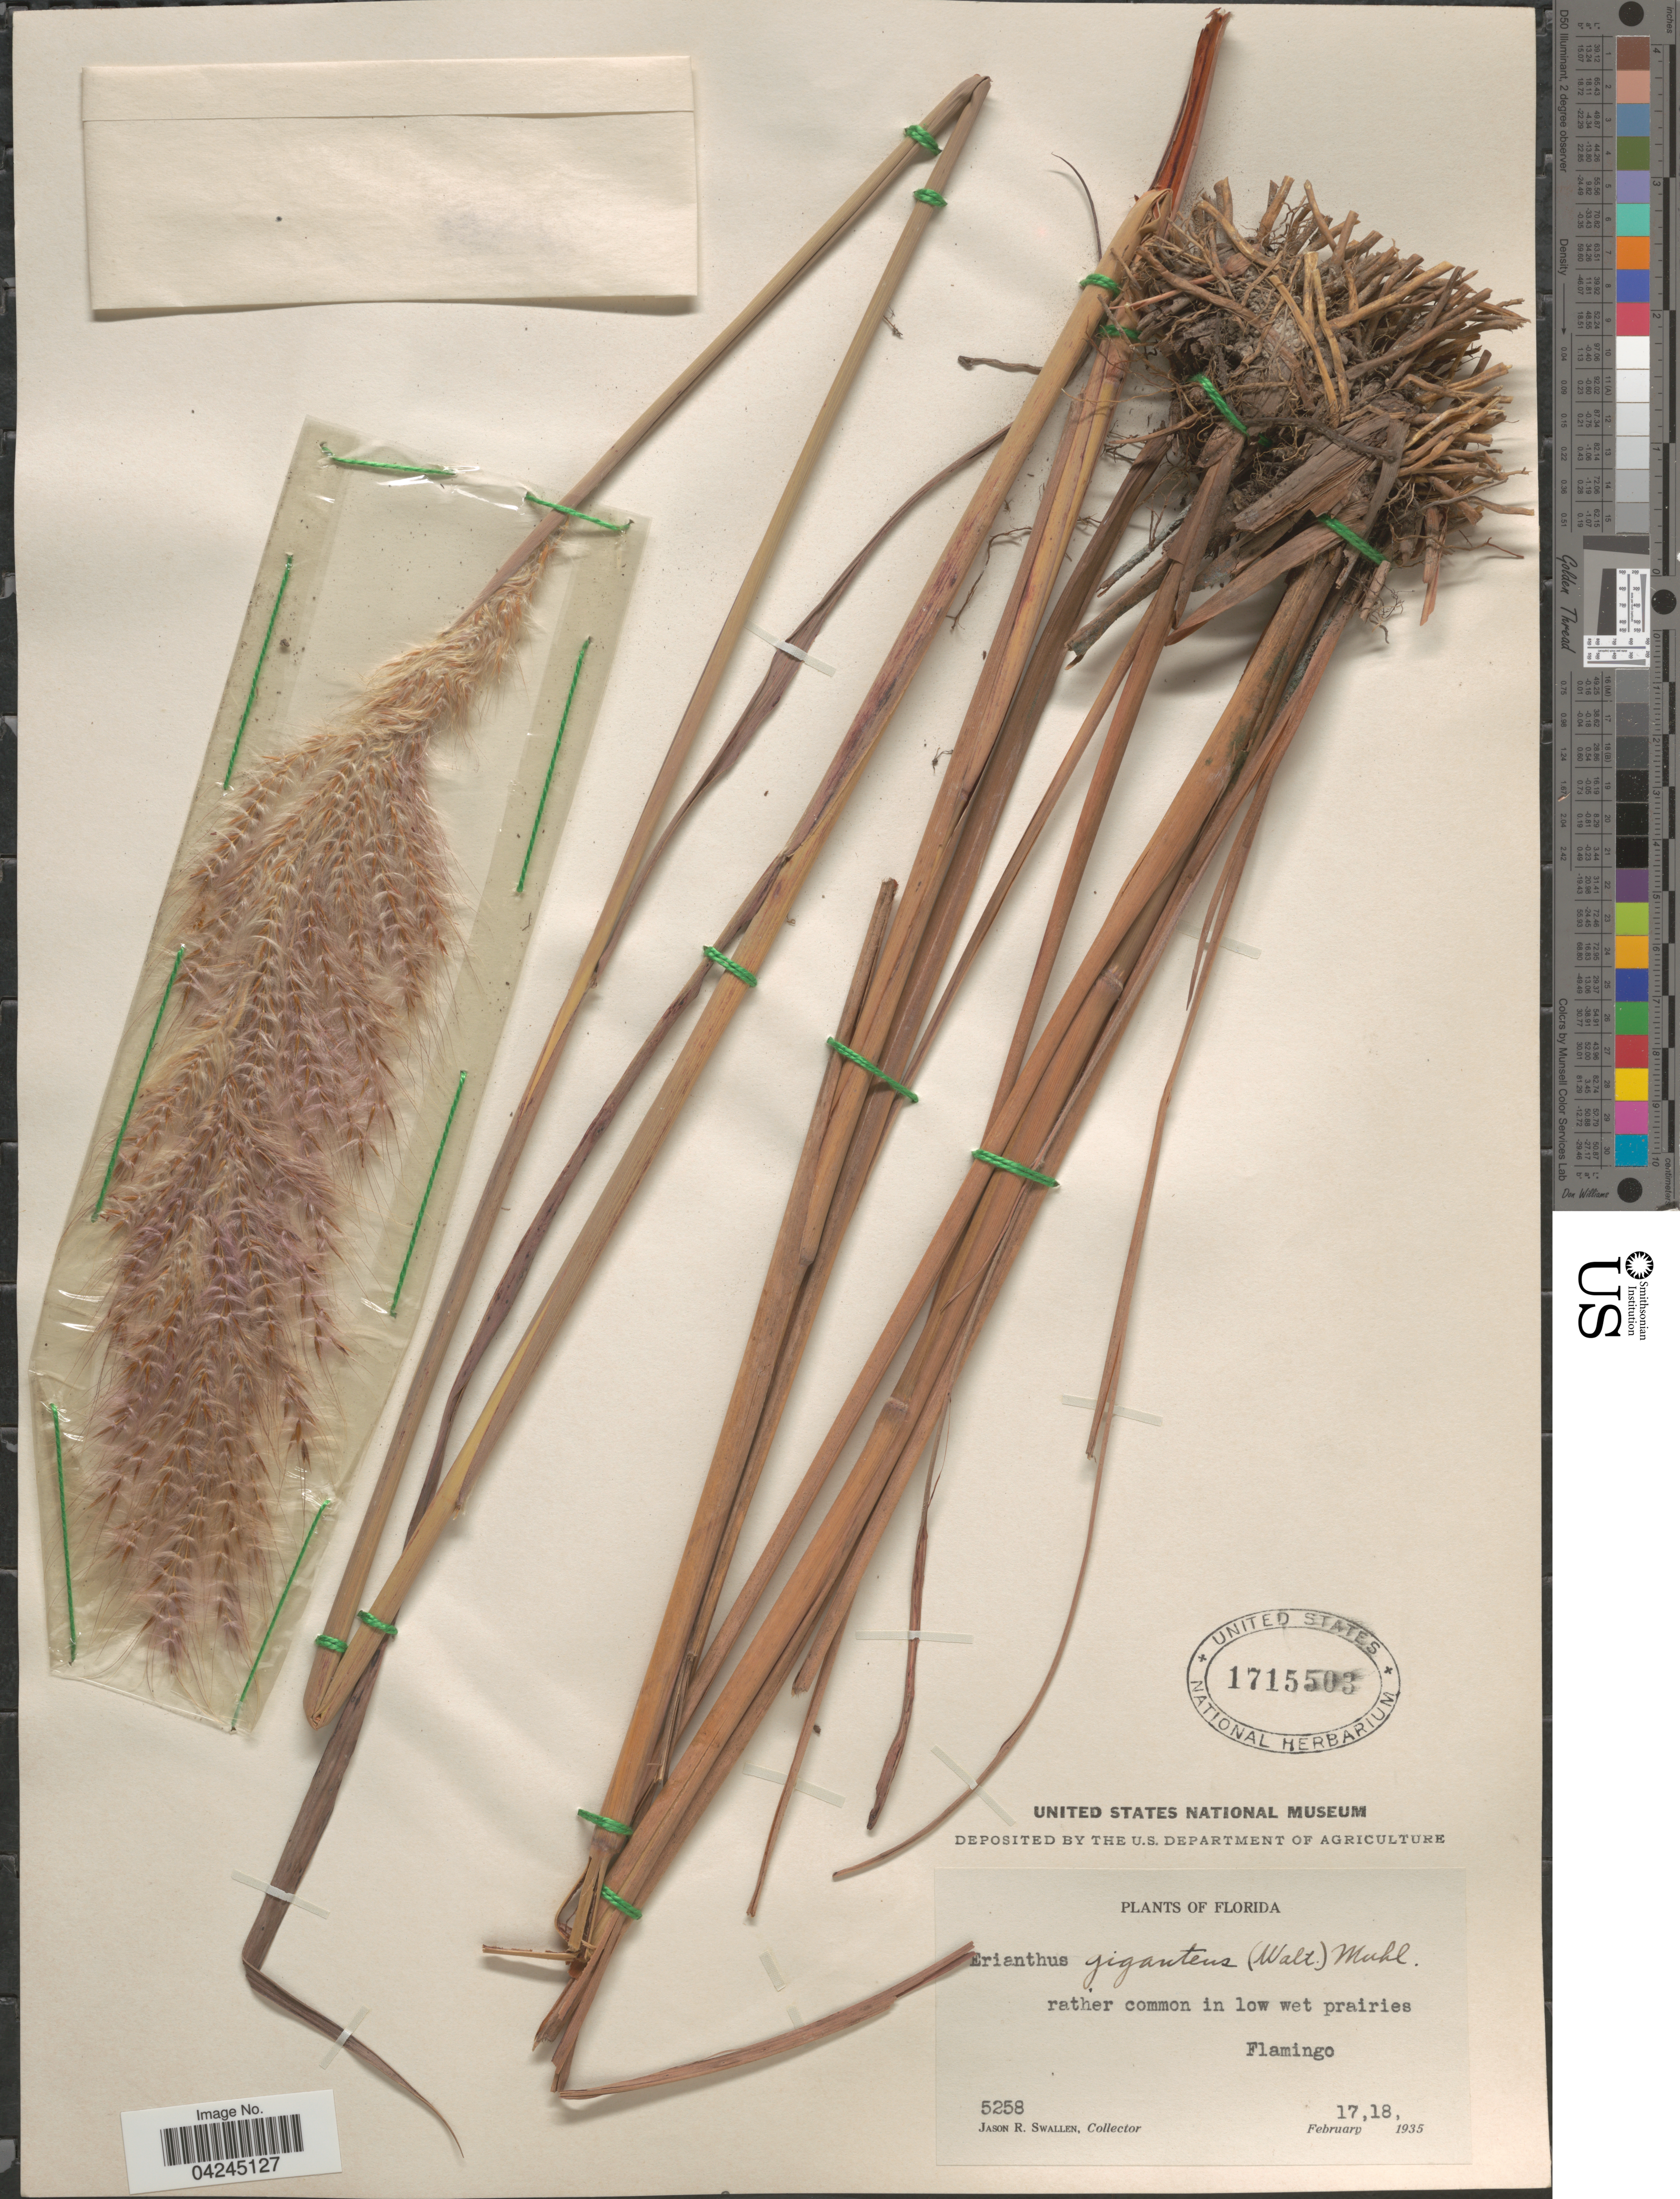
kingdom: Plantae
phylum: Tracheophyta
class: Liliopsida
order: Poales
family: Poaceae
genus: Erianthus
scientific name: Erianthus giganteus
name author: (Walter) P. Beauv.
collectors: J. R. Swallen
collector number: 5258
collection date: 1935-02-17/1935-02-18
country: United States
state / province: Florida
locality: Rather common in low wet prairies. Flamingo.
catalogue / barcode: US 1715503